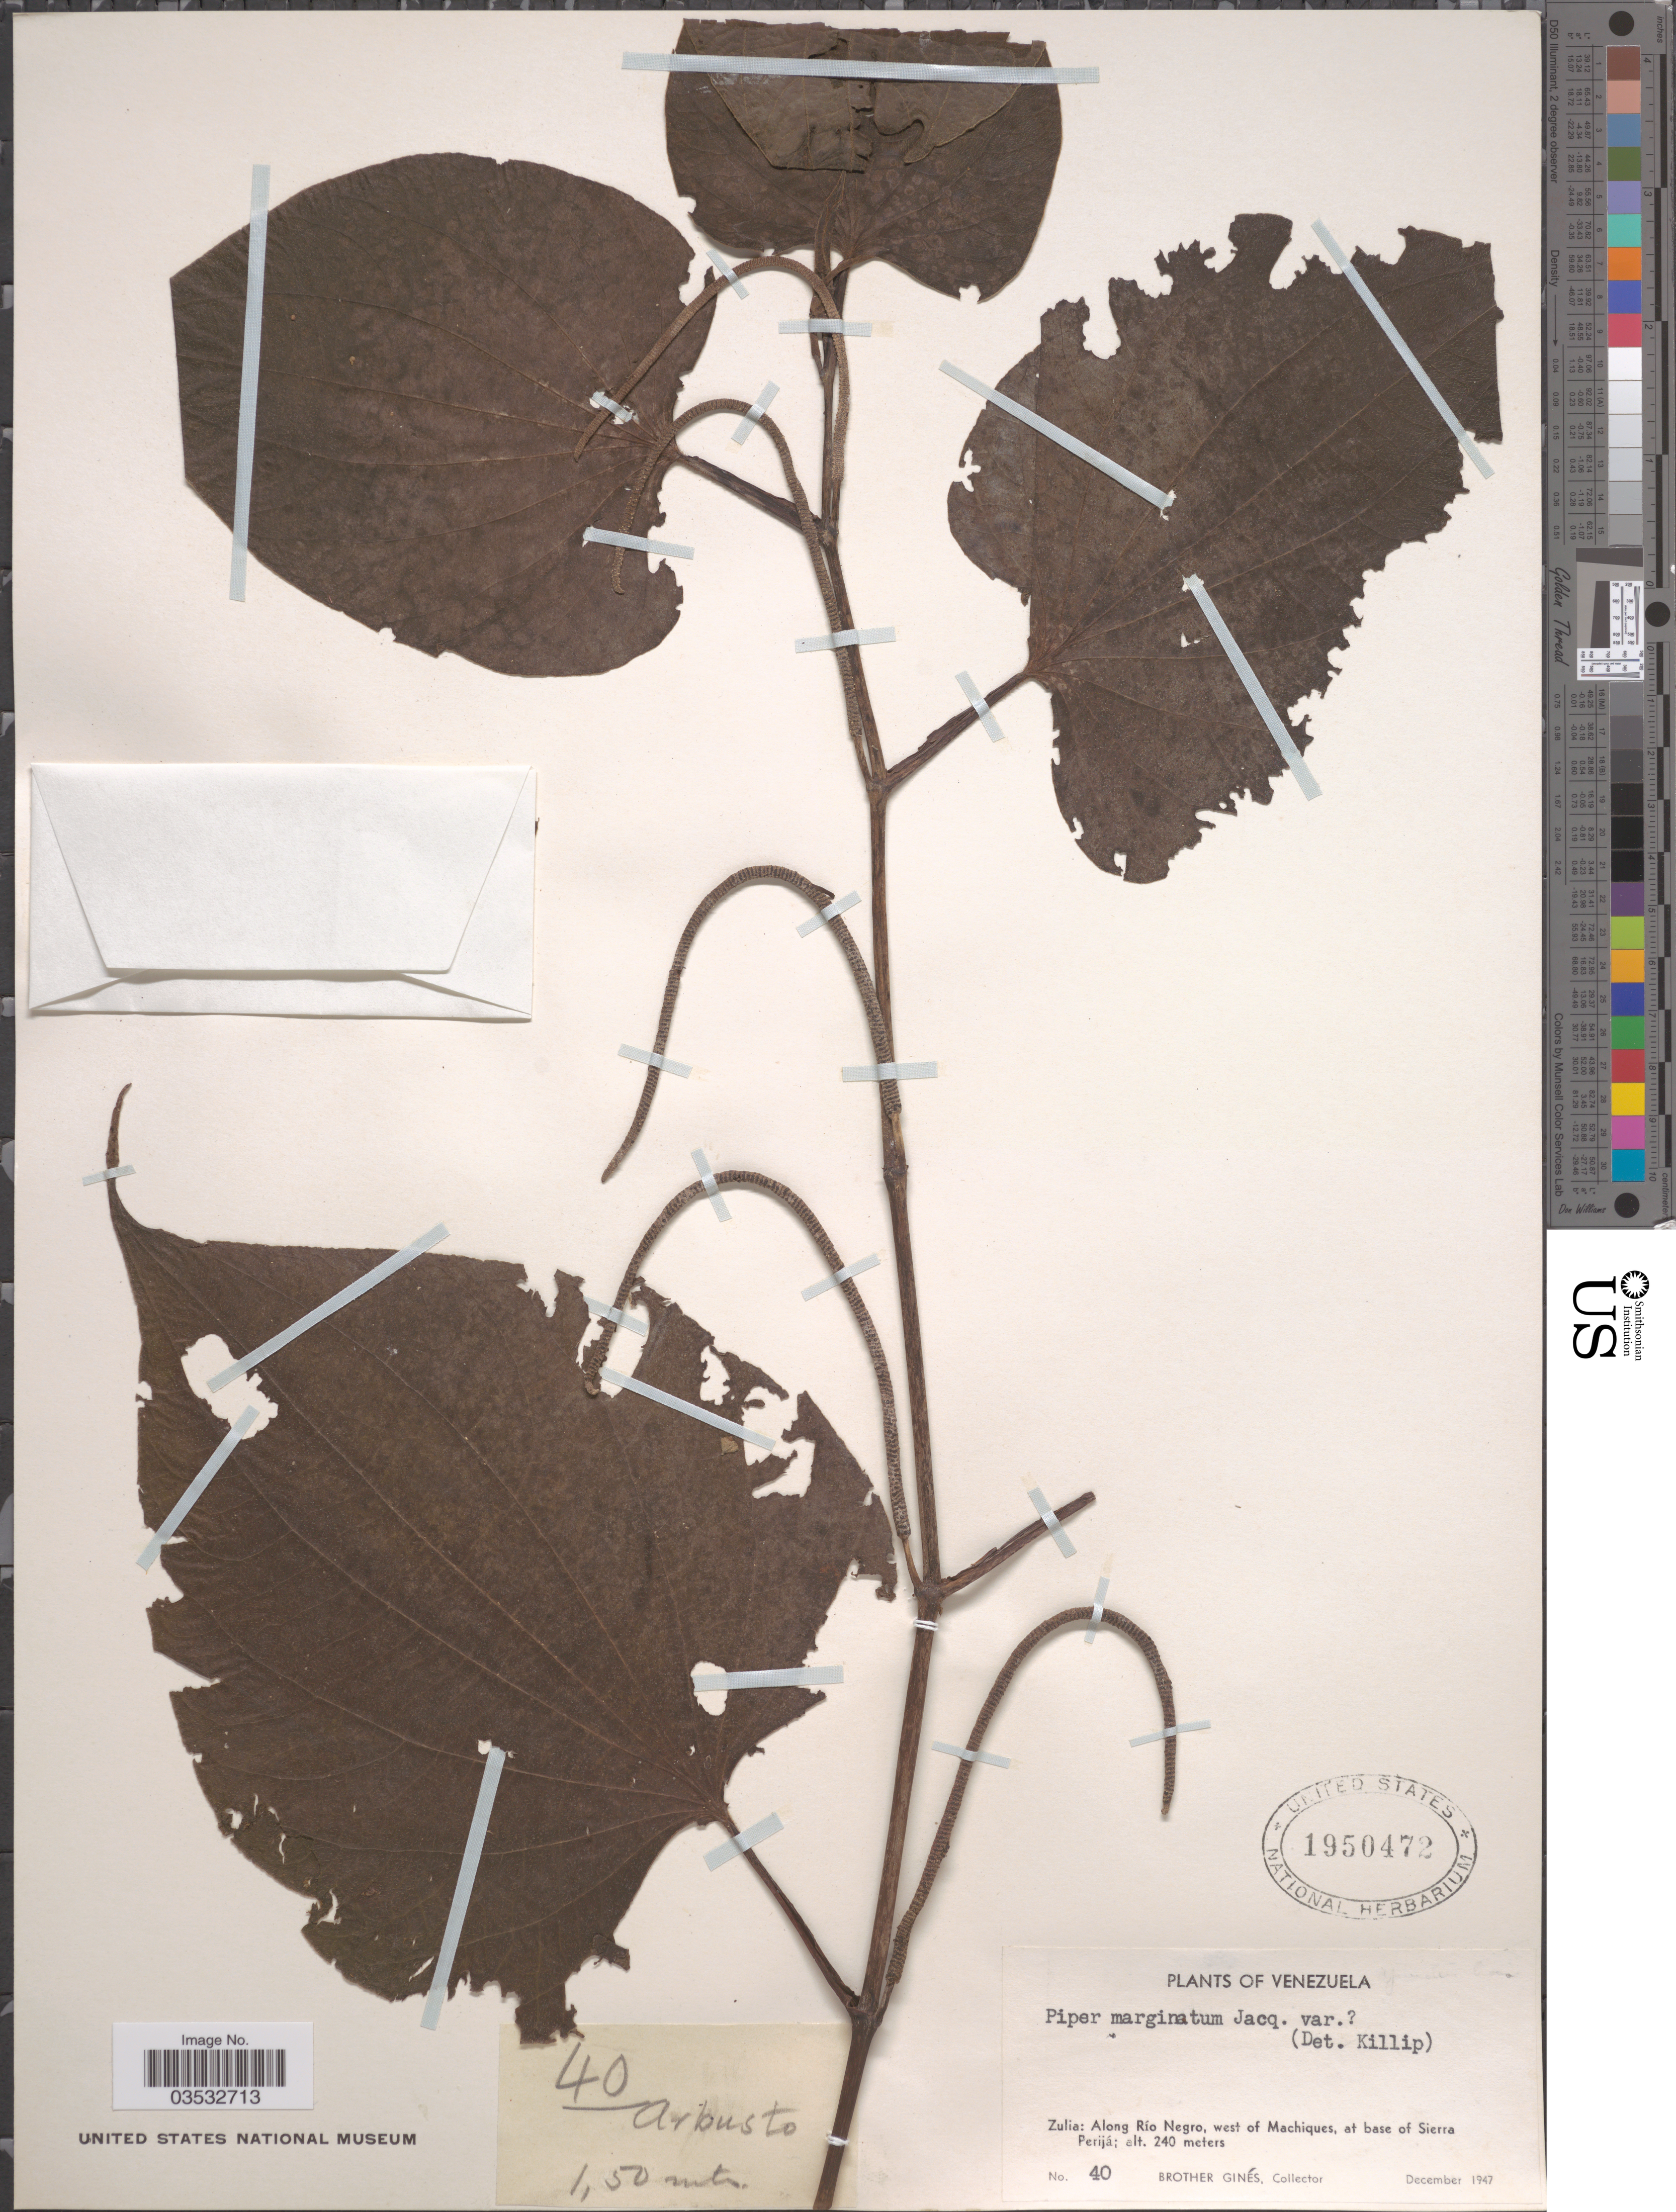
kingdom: Plantae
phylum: Tracheophyta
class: Magnoliopsida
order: Piperales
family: Piperaceae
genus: Piper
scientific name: Piper marginatum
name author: Jacq.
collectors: Bro. Gines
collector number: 40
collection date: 1947-12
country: Venezuela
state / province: Zulia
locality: Along Río Negro, west of Machiques, at base of Sierra Perijá.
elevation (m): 240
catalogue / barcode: US 1950472